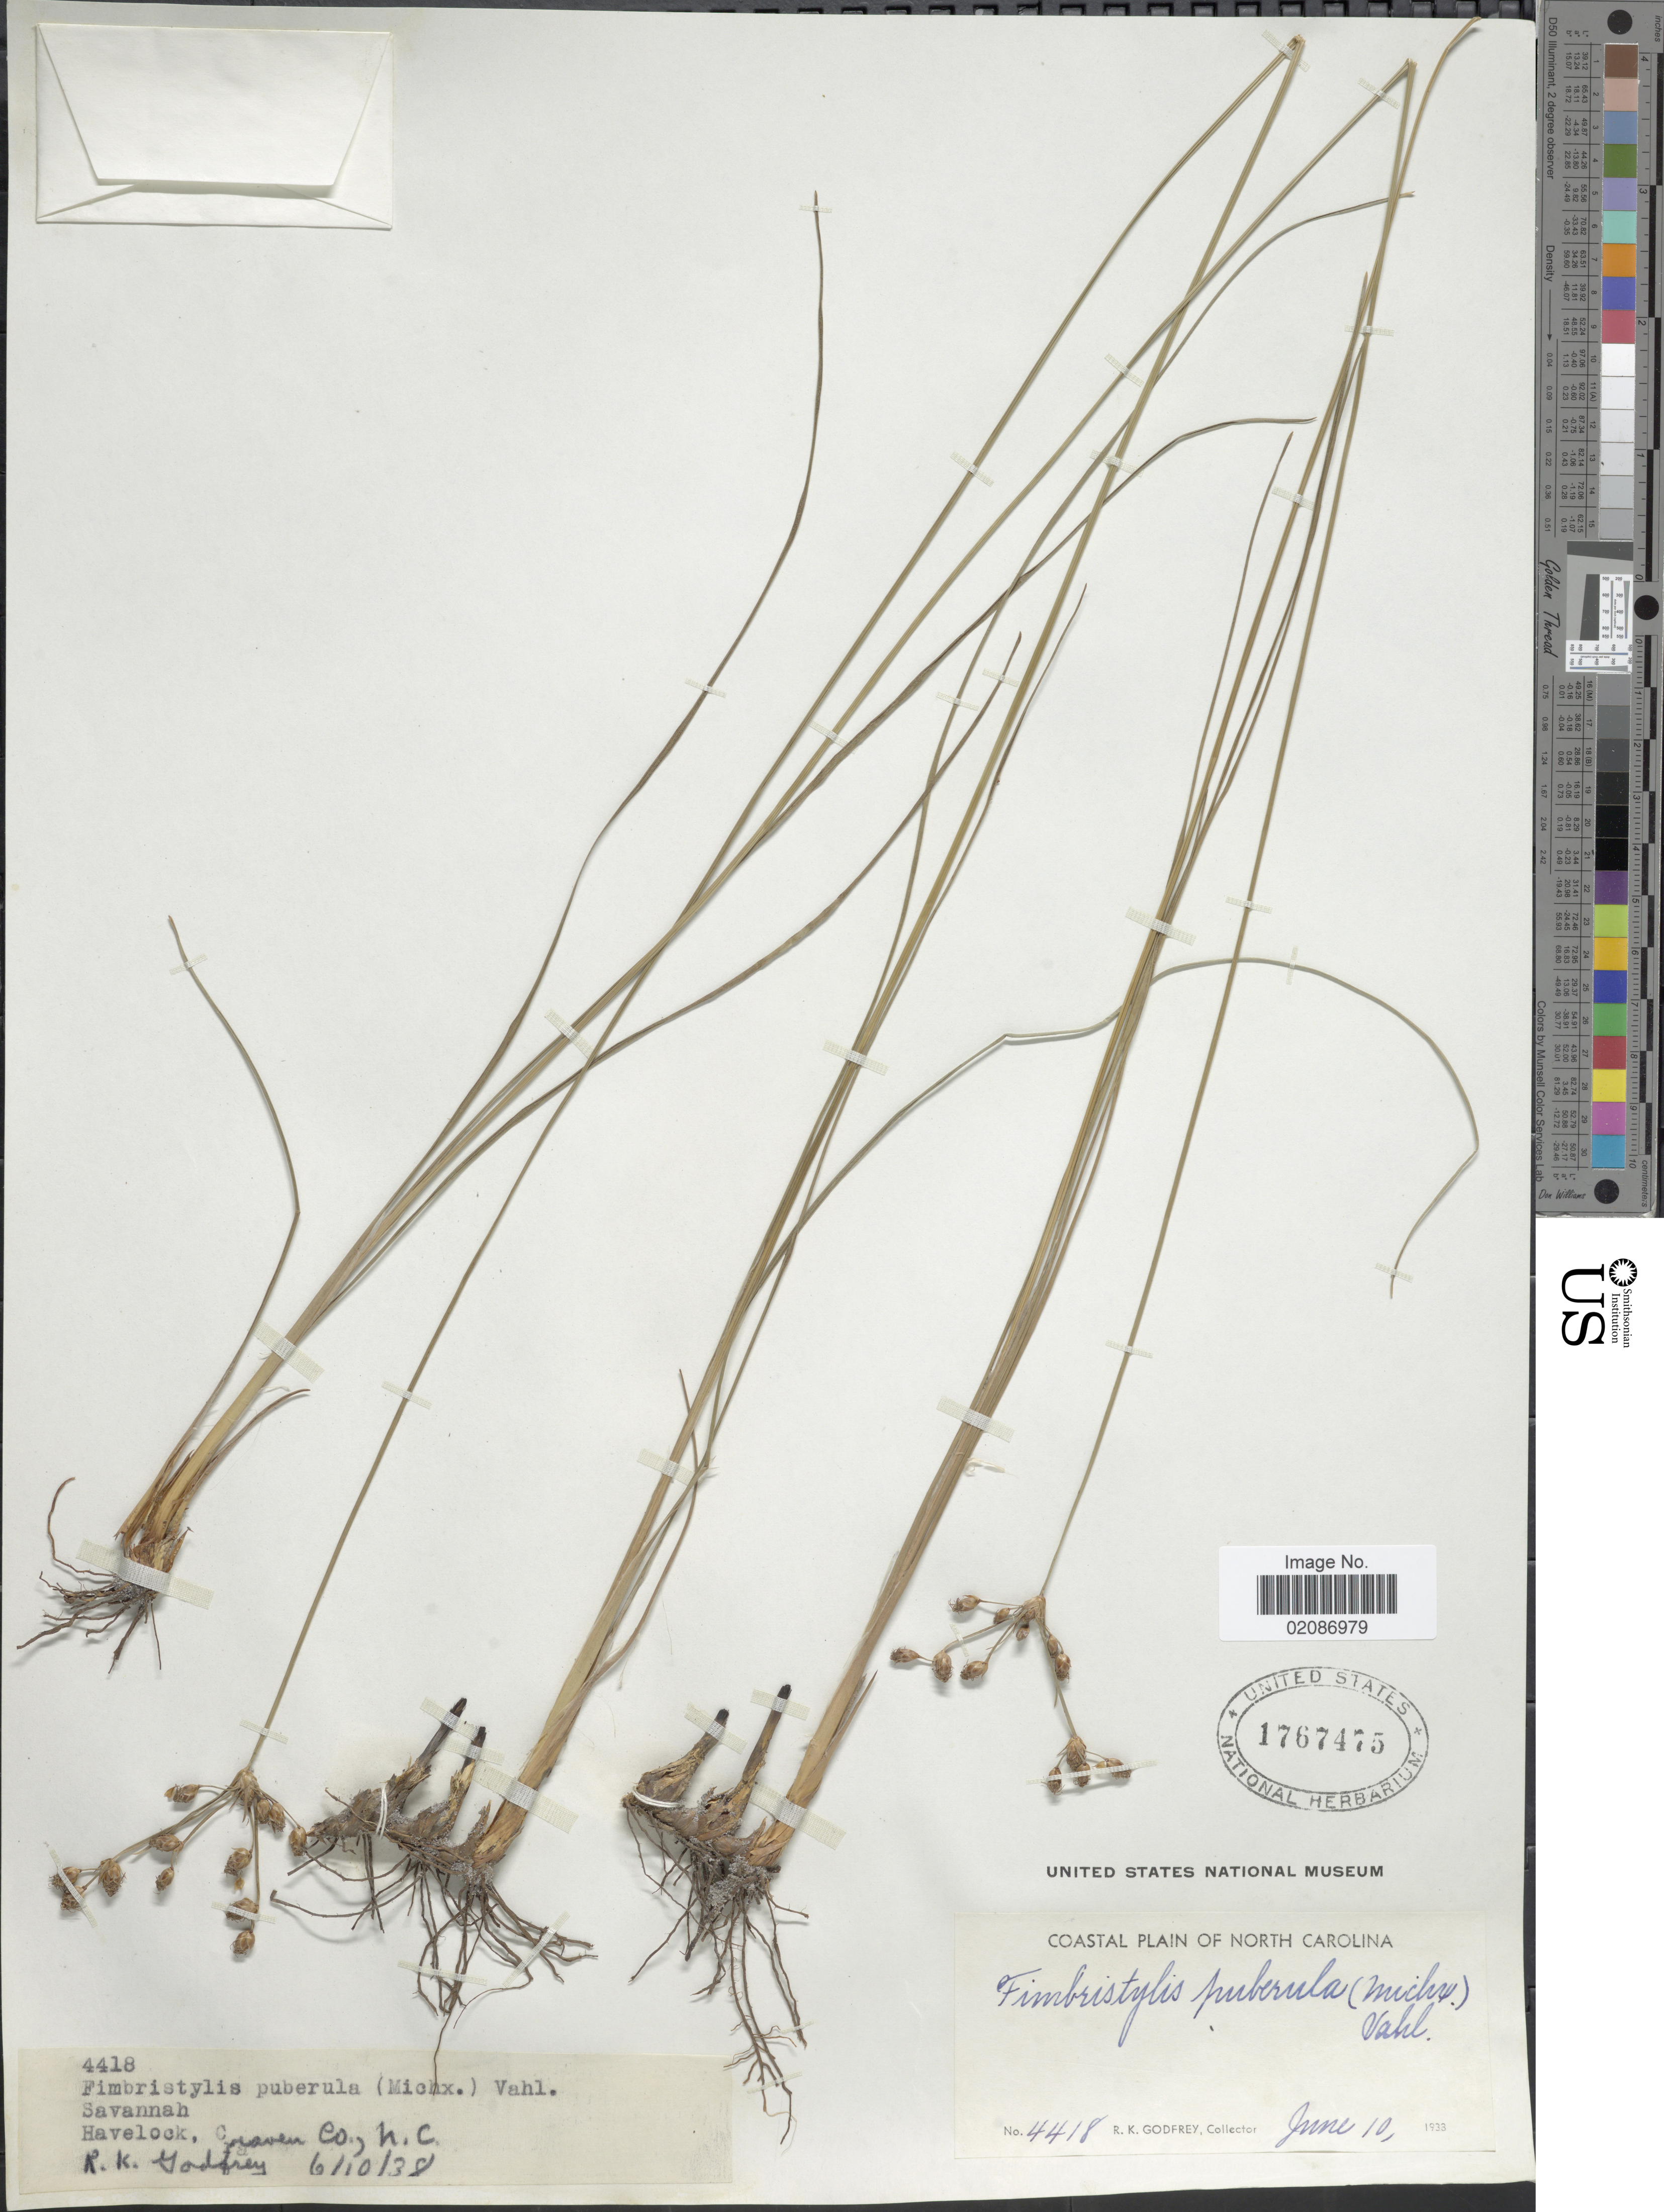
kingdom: Plantae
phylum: Tracheophyta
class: Liliopsida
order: Poales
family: Cyperaceae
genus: Fimbristylis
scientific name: Fimbristylis castanea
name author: (Michx.) Vahl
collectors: R. K. Godfrey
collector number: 4418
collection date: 1938-06-10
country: United States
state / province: North Carolina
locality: Havelock, Craven Co.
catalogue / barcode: US 1767475